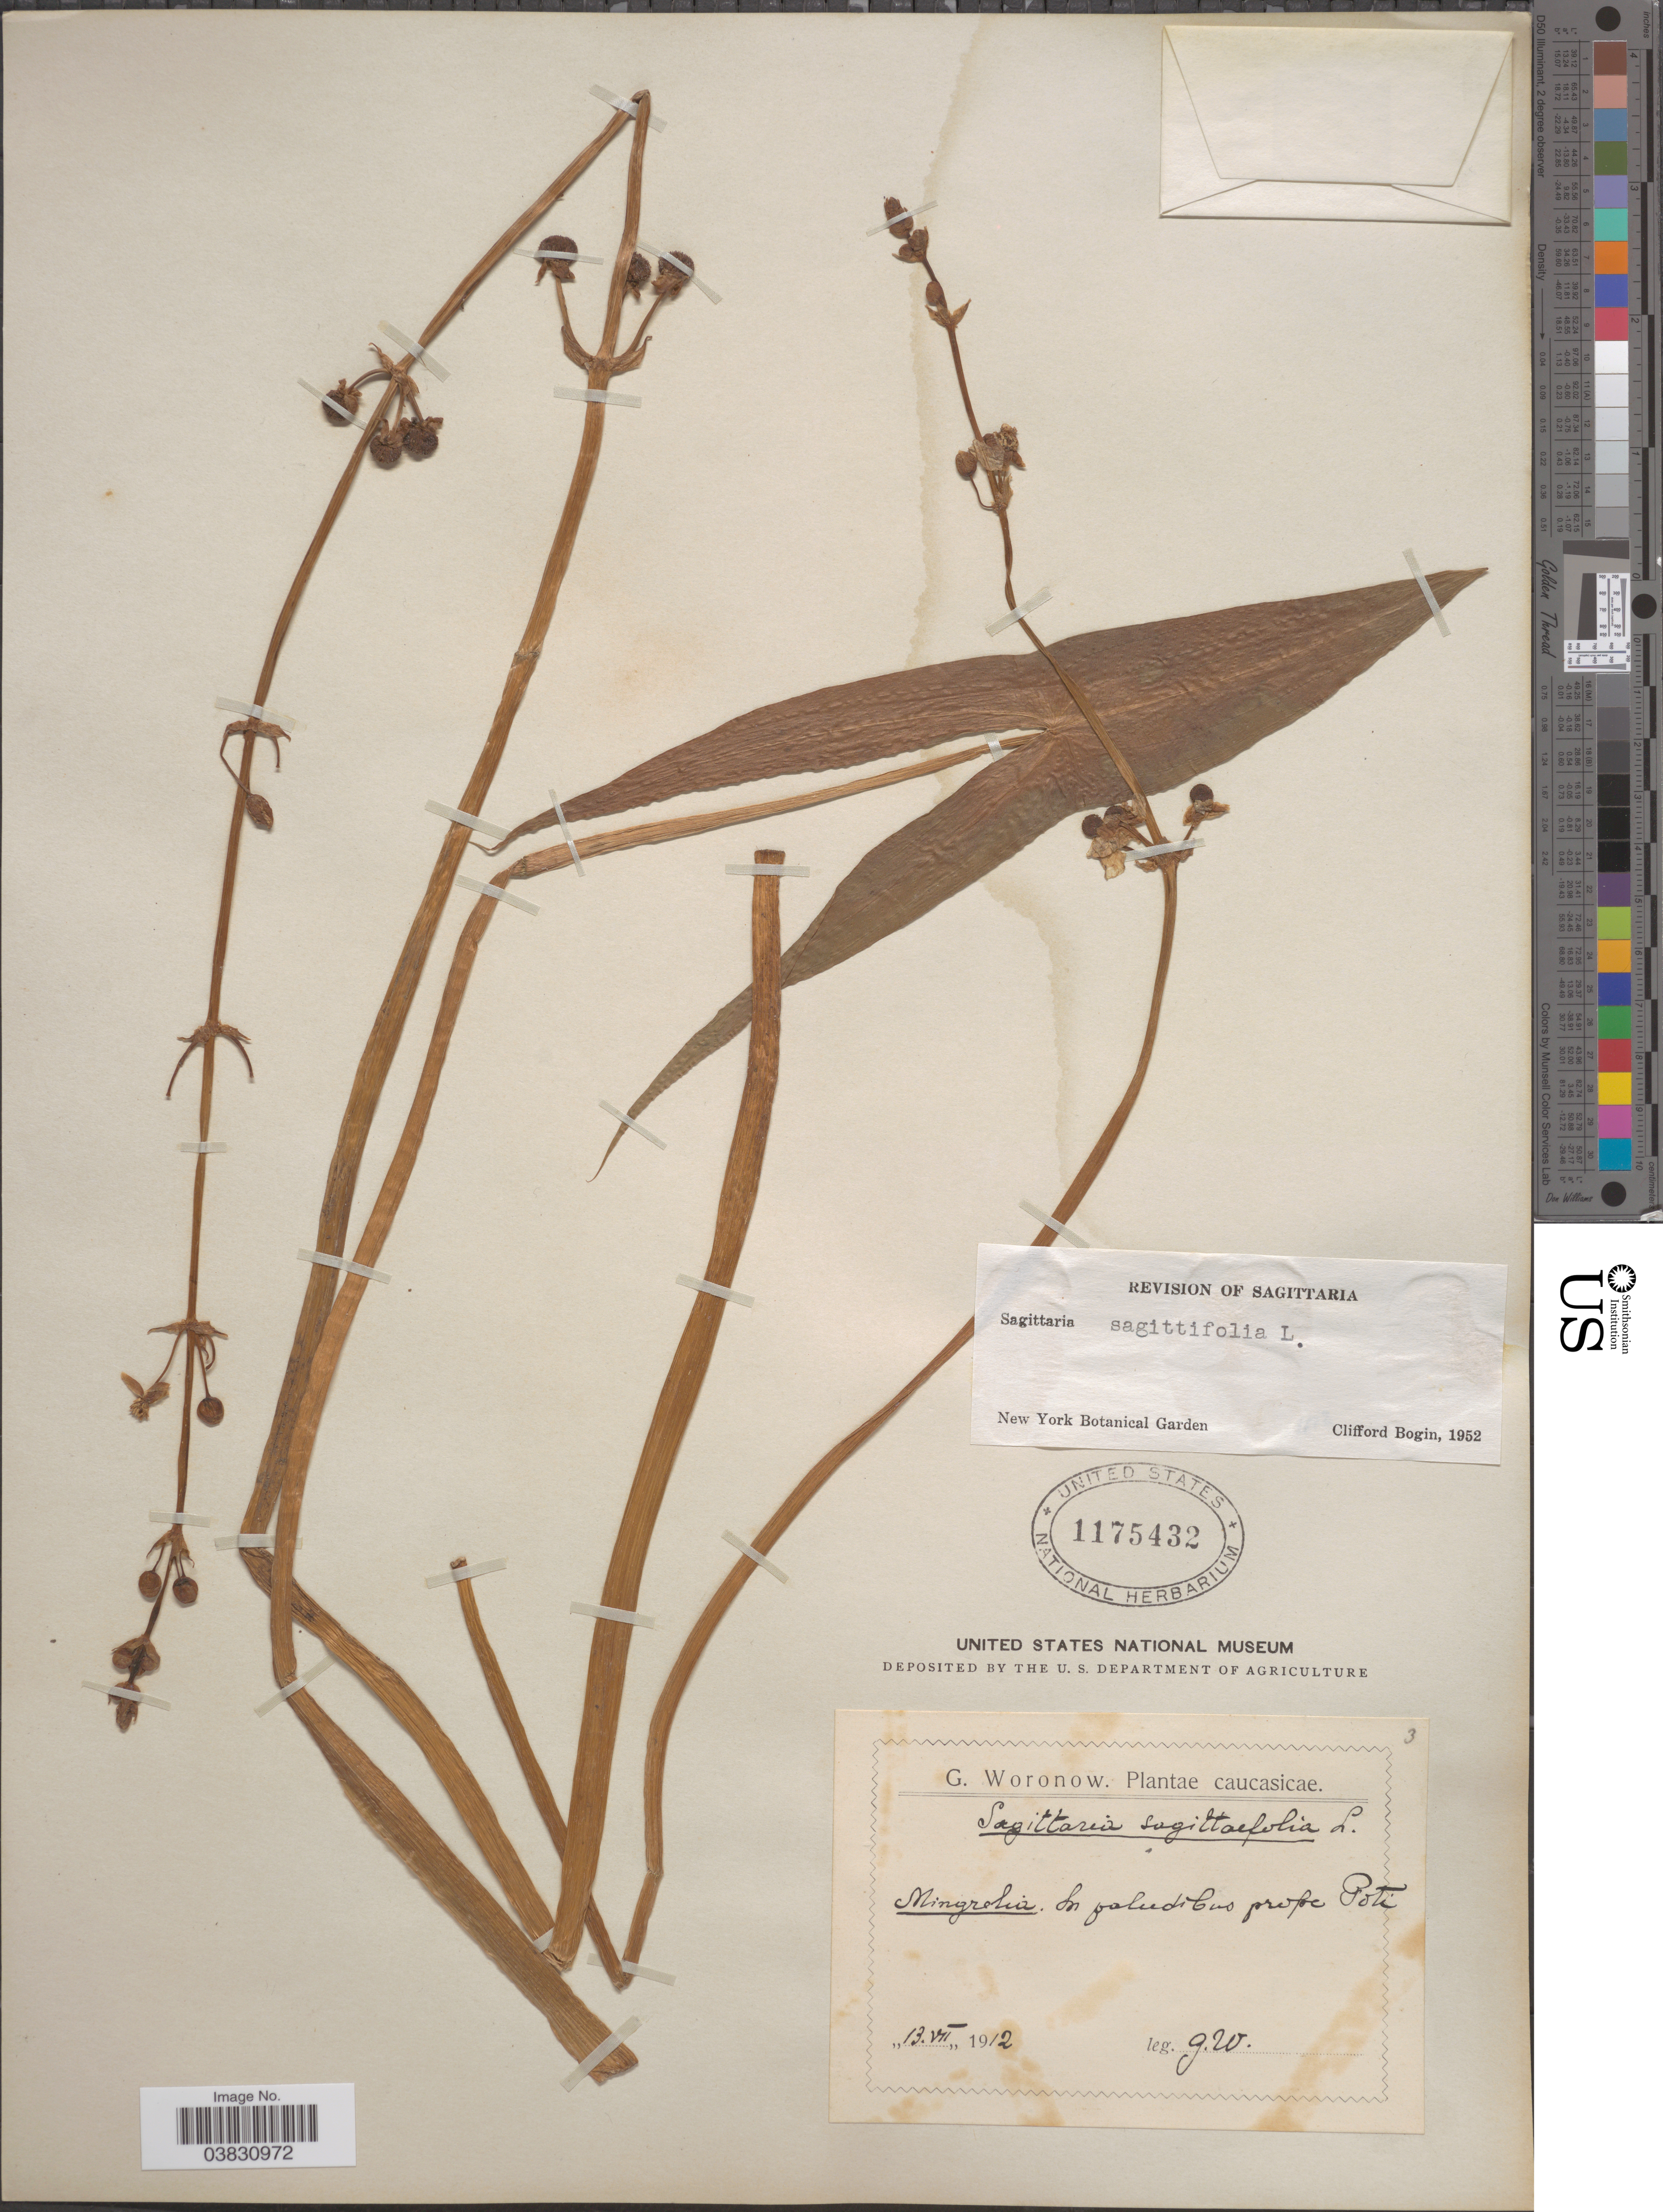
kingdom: Plantae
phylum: Tracheophyta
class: Liliopsida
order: Alismatales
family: Alismataceae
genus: Sagittaria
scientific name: Sagittaria sagittifolia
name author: L.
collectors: G. Woronow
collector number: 3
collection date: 1912-07-13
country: Georgia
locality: Caucasicae. Mingrelia. In paludibus prope Poti.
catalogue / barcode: US 1175432